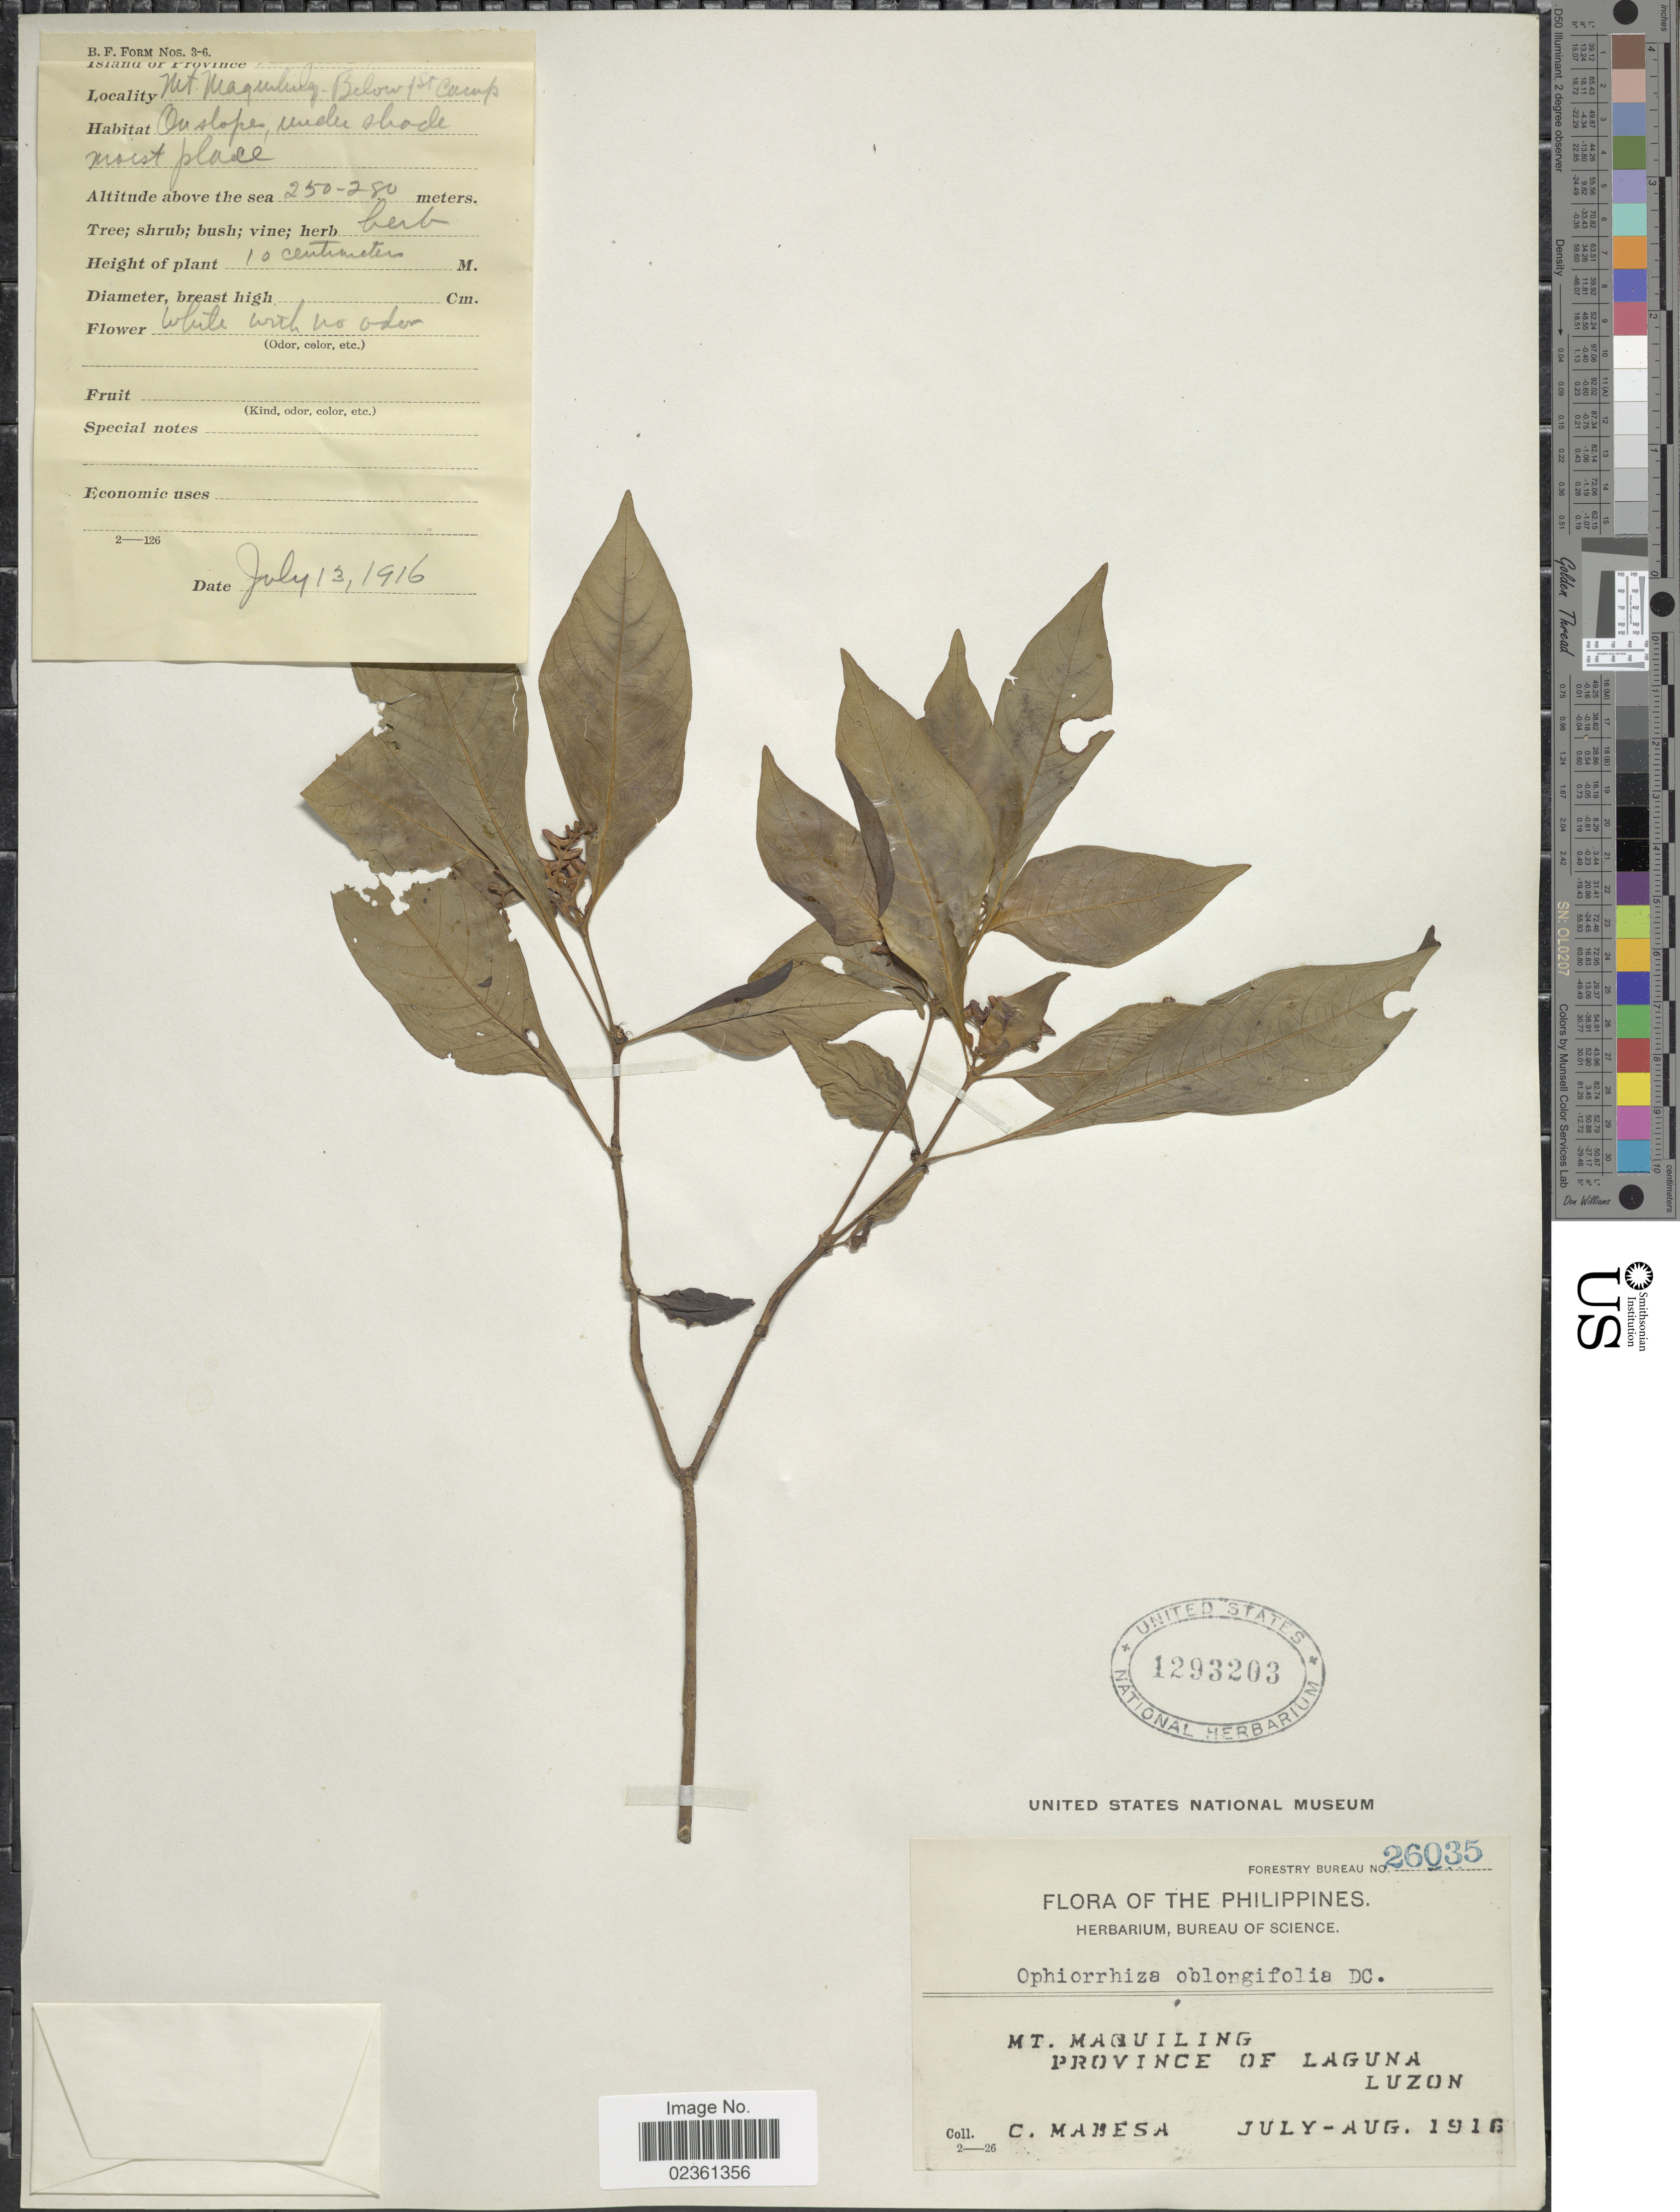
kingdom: Plantae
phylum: Tracheophyta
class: Magnoliopsida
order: Gentianales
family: Rubiaceae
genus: Ophiorrhiza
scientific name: Ophiorrhiza oblongifolia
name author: DC.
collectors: C. Mabesa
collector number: Forestry Bureau 26035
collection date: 1916-07-13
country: Philippines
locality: Mt. Maquiling, Province of Laguna, Luzon, Below 1st Camp, on slope, under shade moist place.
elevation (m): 250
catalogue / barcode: US 1293203